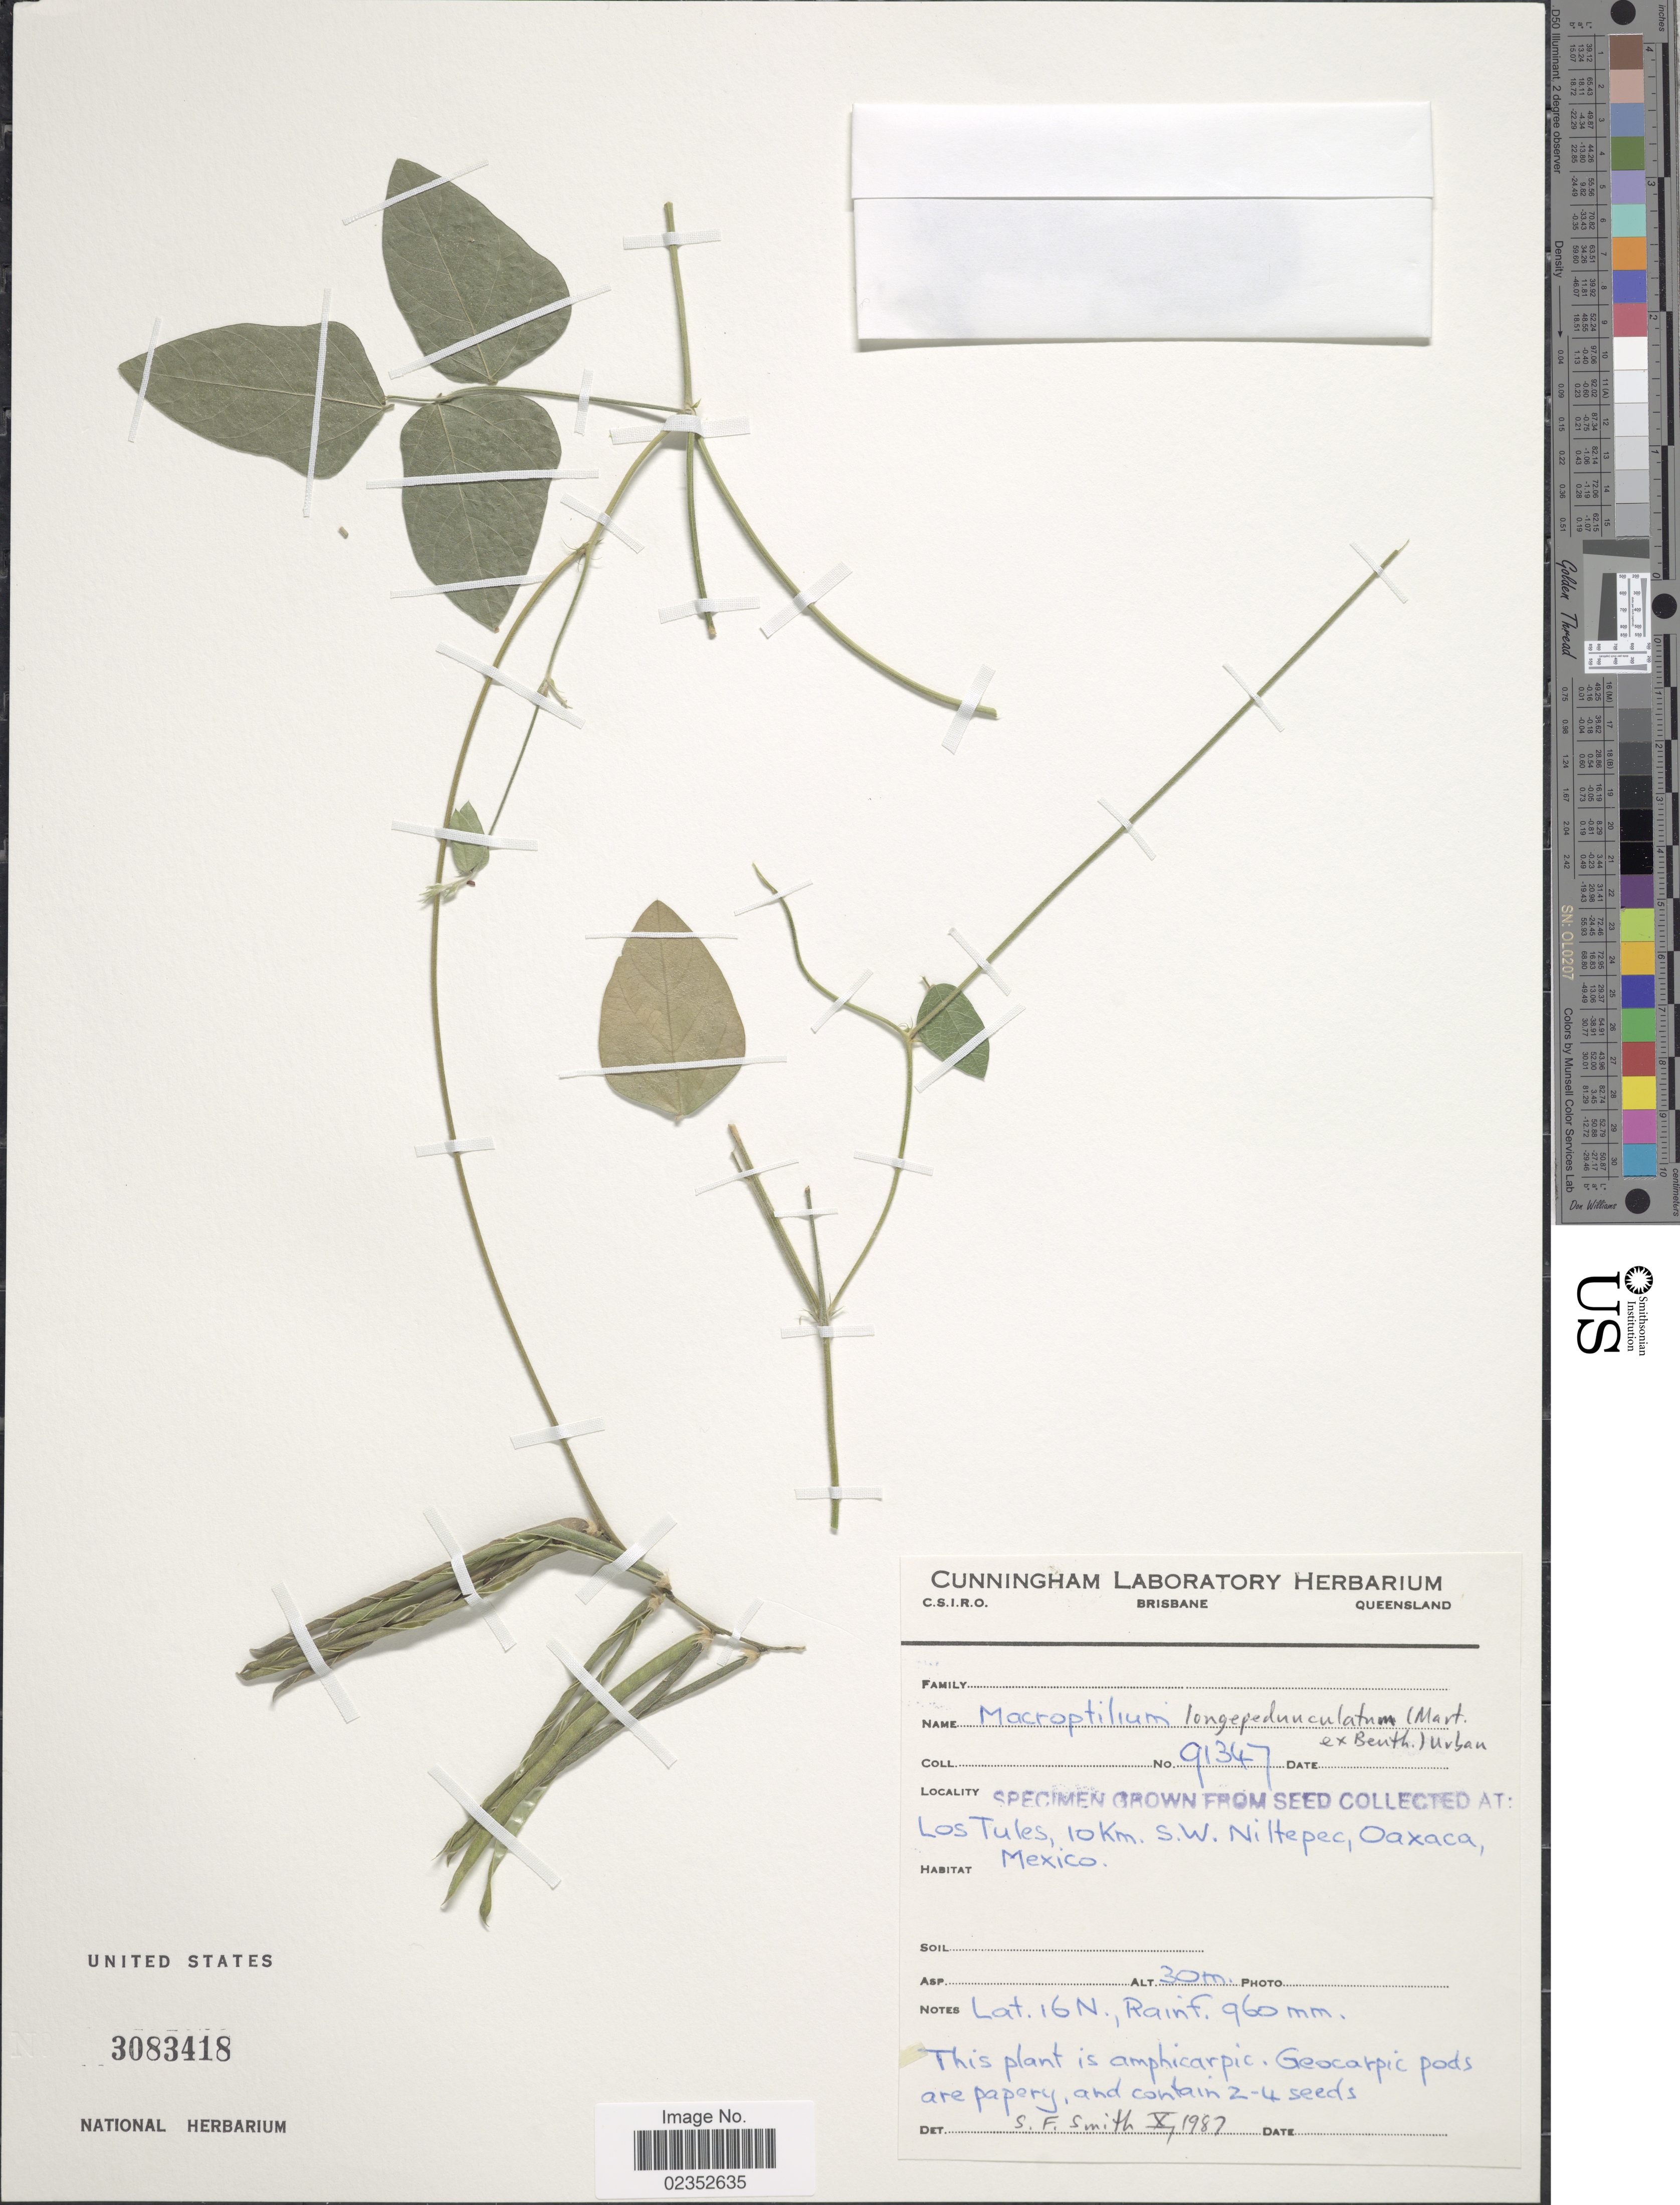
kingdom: Plantae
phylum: Tracheophyta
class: Magnoliopsida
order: Fabales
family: Fabaceae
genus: Macroptilium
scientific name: Macroptilium longepedunculatum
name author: (Benth.) Urb.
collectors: Ex Herb. Cunningham Laboratory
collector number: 91347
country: Mexico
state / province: Oaxaca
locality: Los Tules, 10 km. S.W. Niltepec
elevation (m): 30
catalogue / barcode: US 3083418